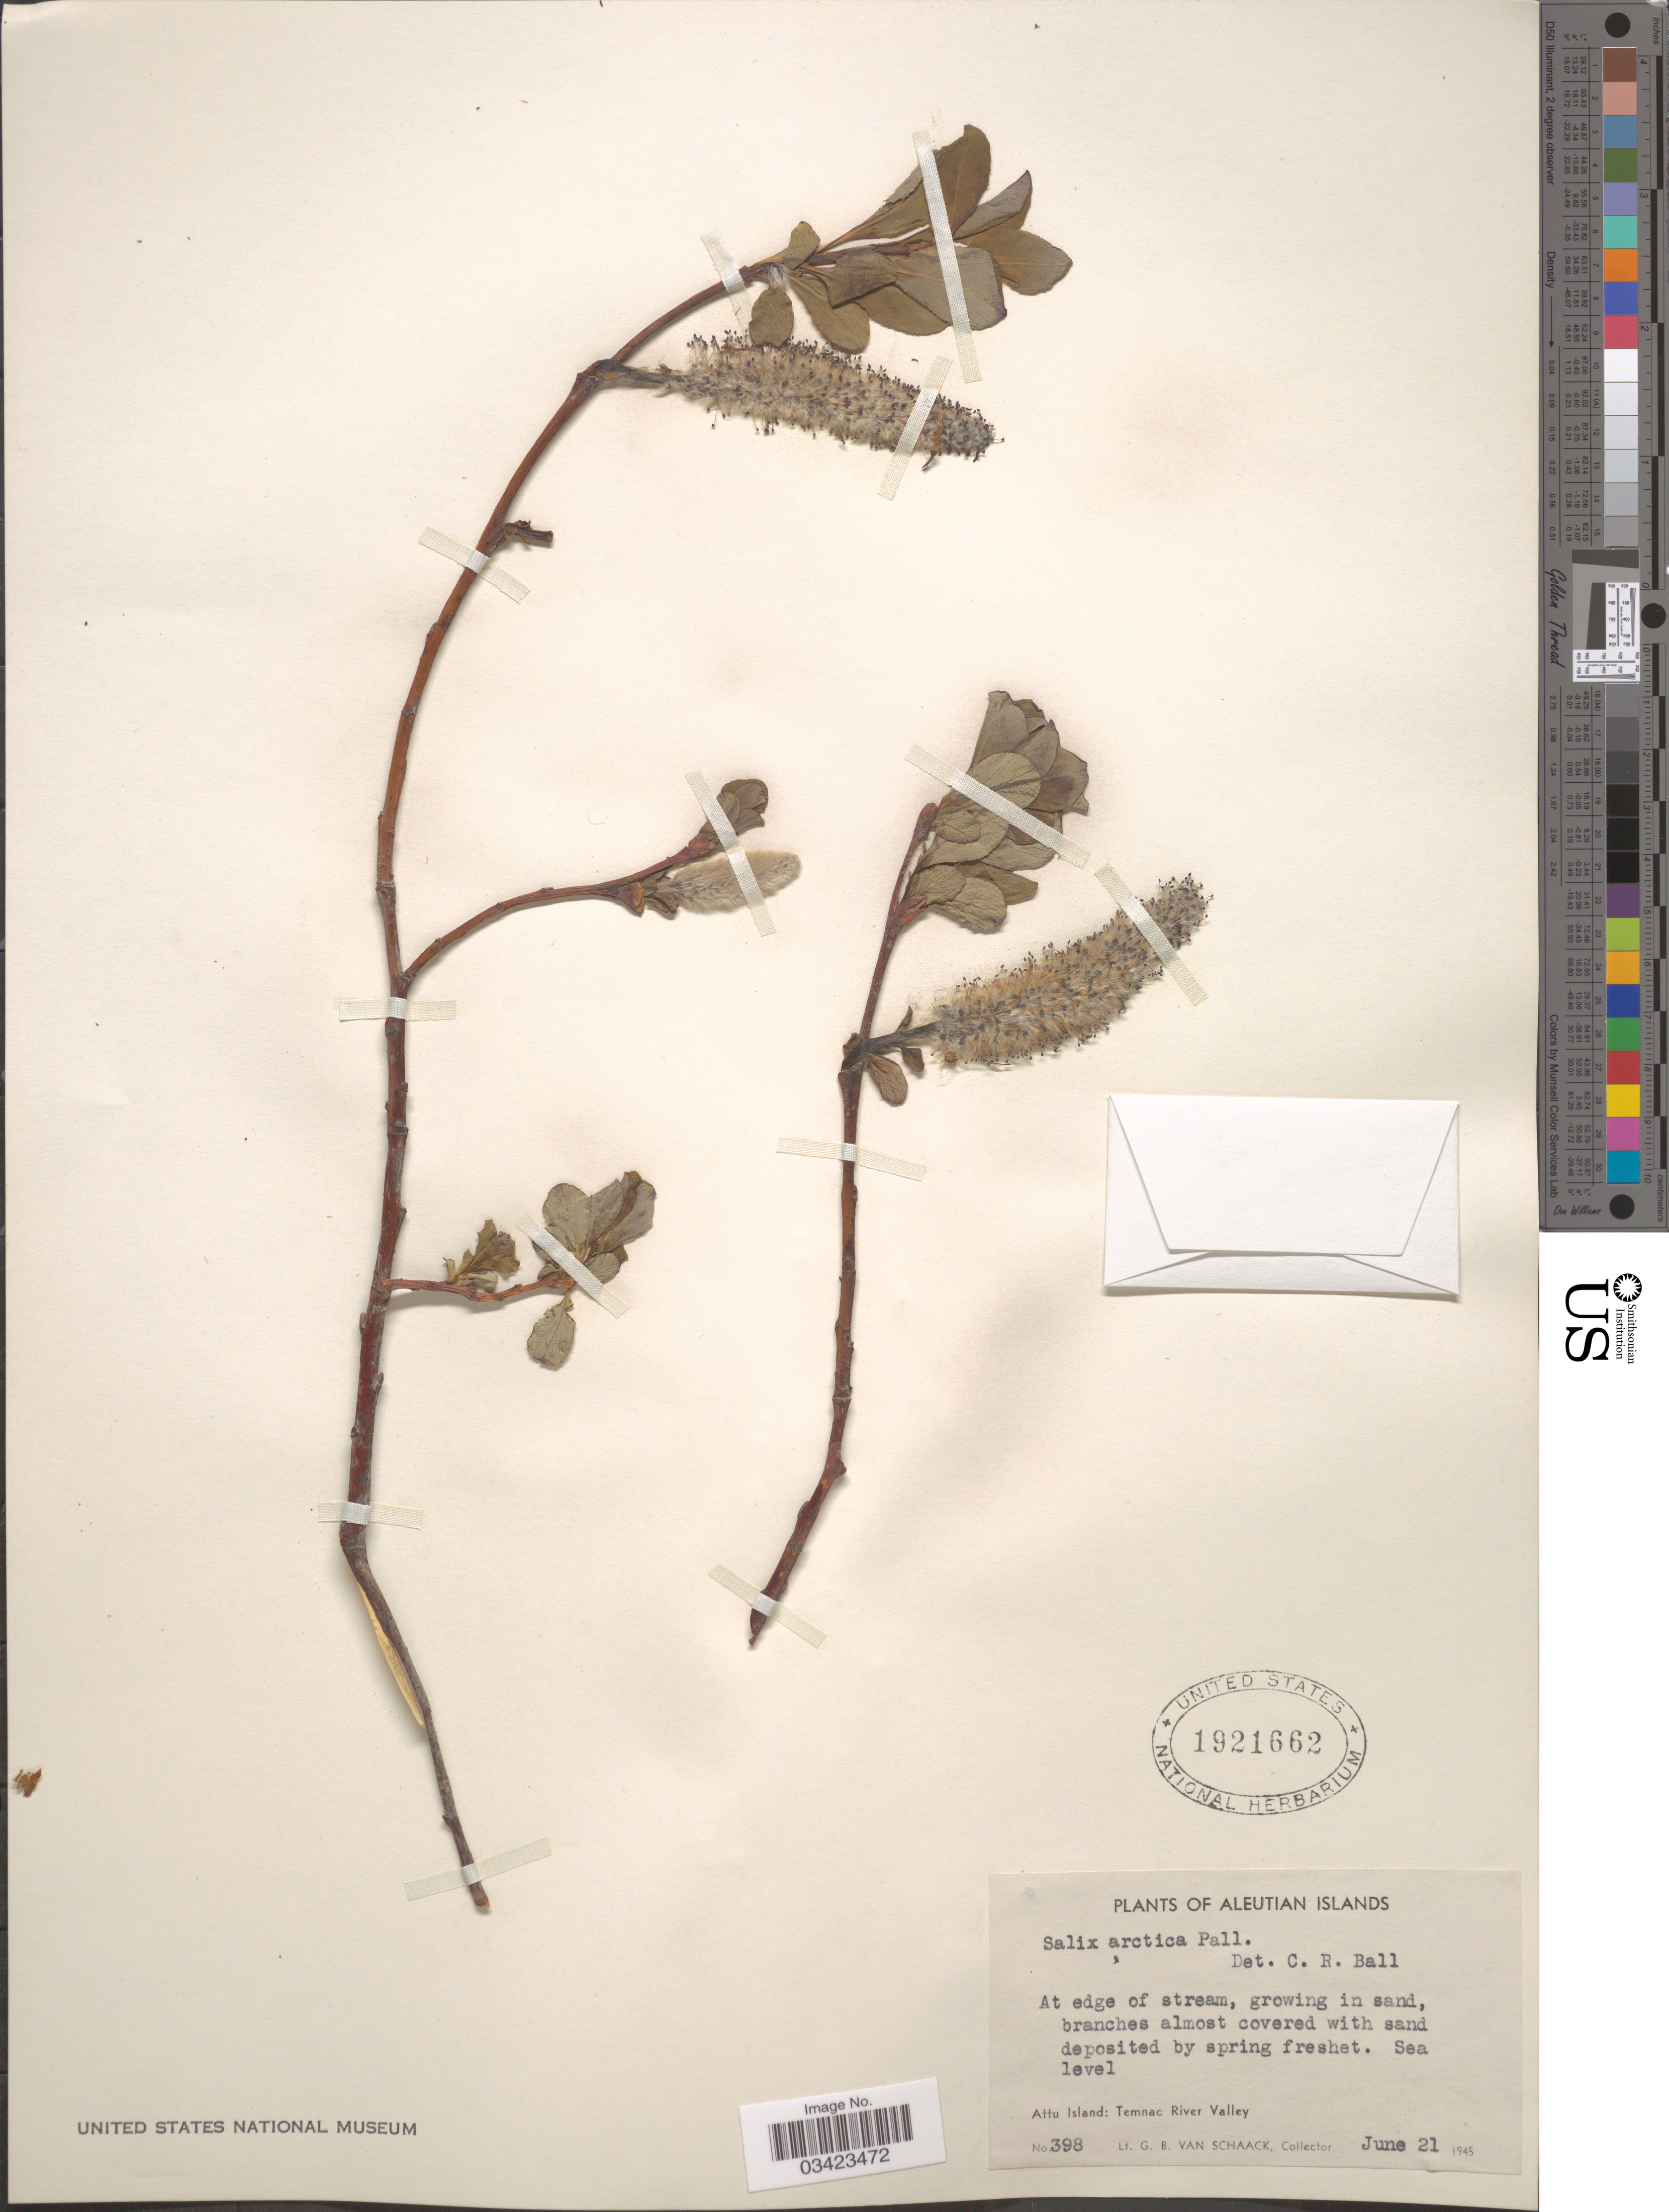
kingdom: Plantae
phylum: Tracheophyta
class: Magnoliopsida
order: Malpighiales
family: Salicaceae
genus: Salix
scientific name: Salix arctica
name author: Pall.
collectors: G. Van Schaack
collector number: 398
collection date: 1945-06-21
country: United States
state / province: Alaska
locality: Aleutian Islands. Attu Island: Temnac River Valley.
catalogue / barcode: US 1921662